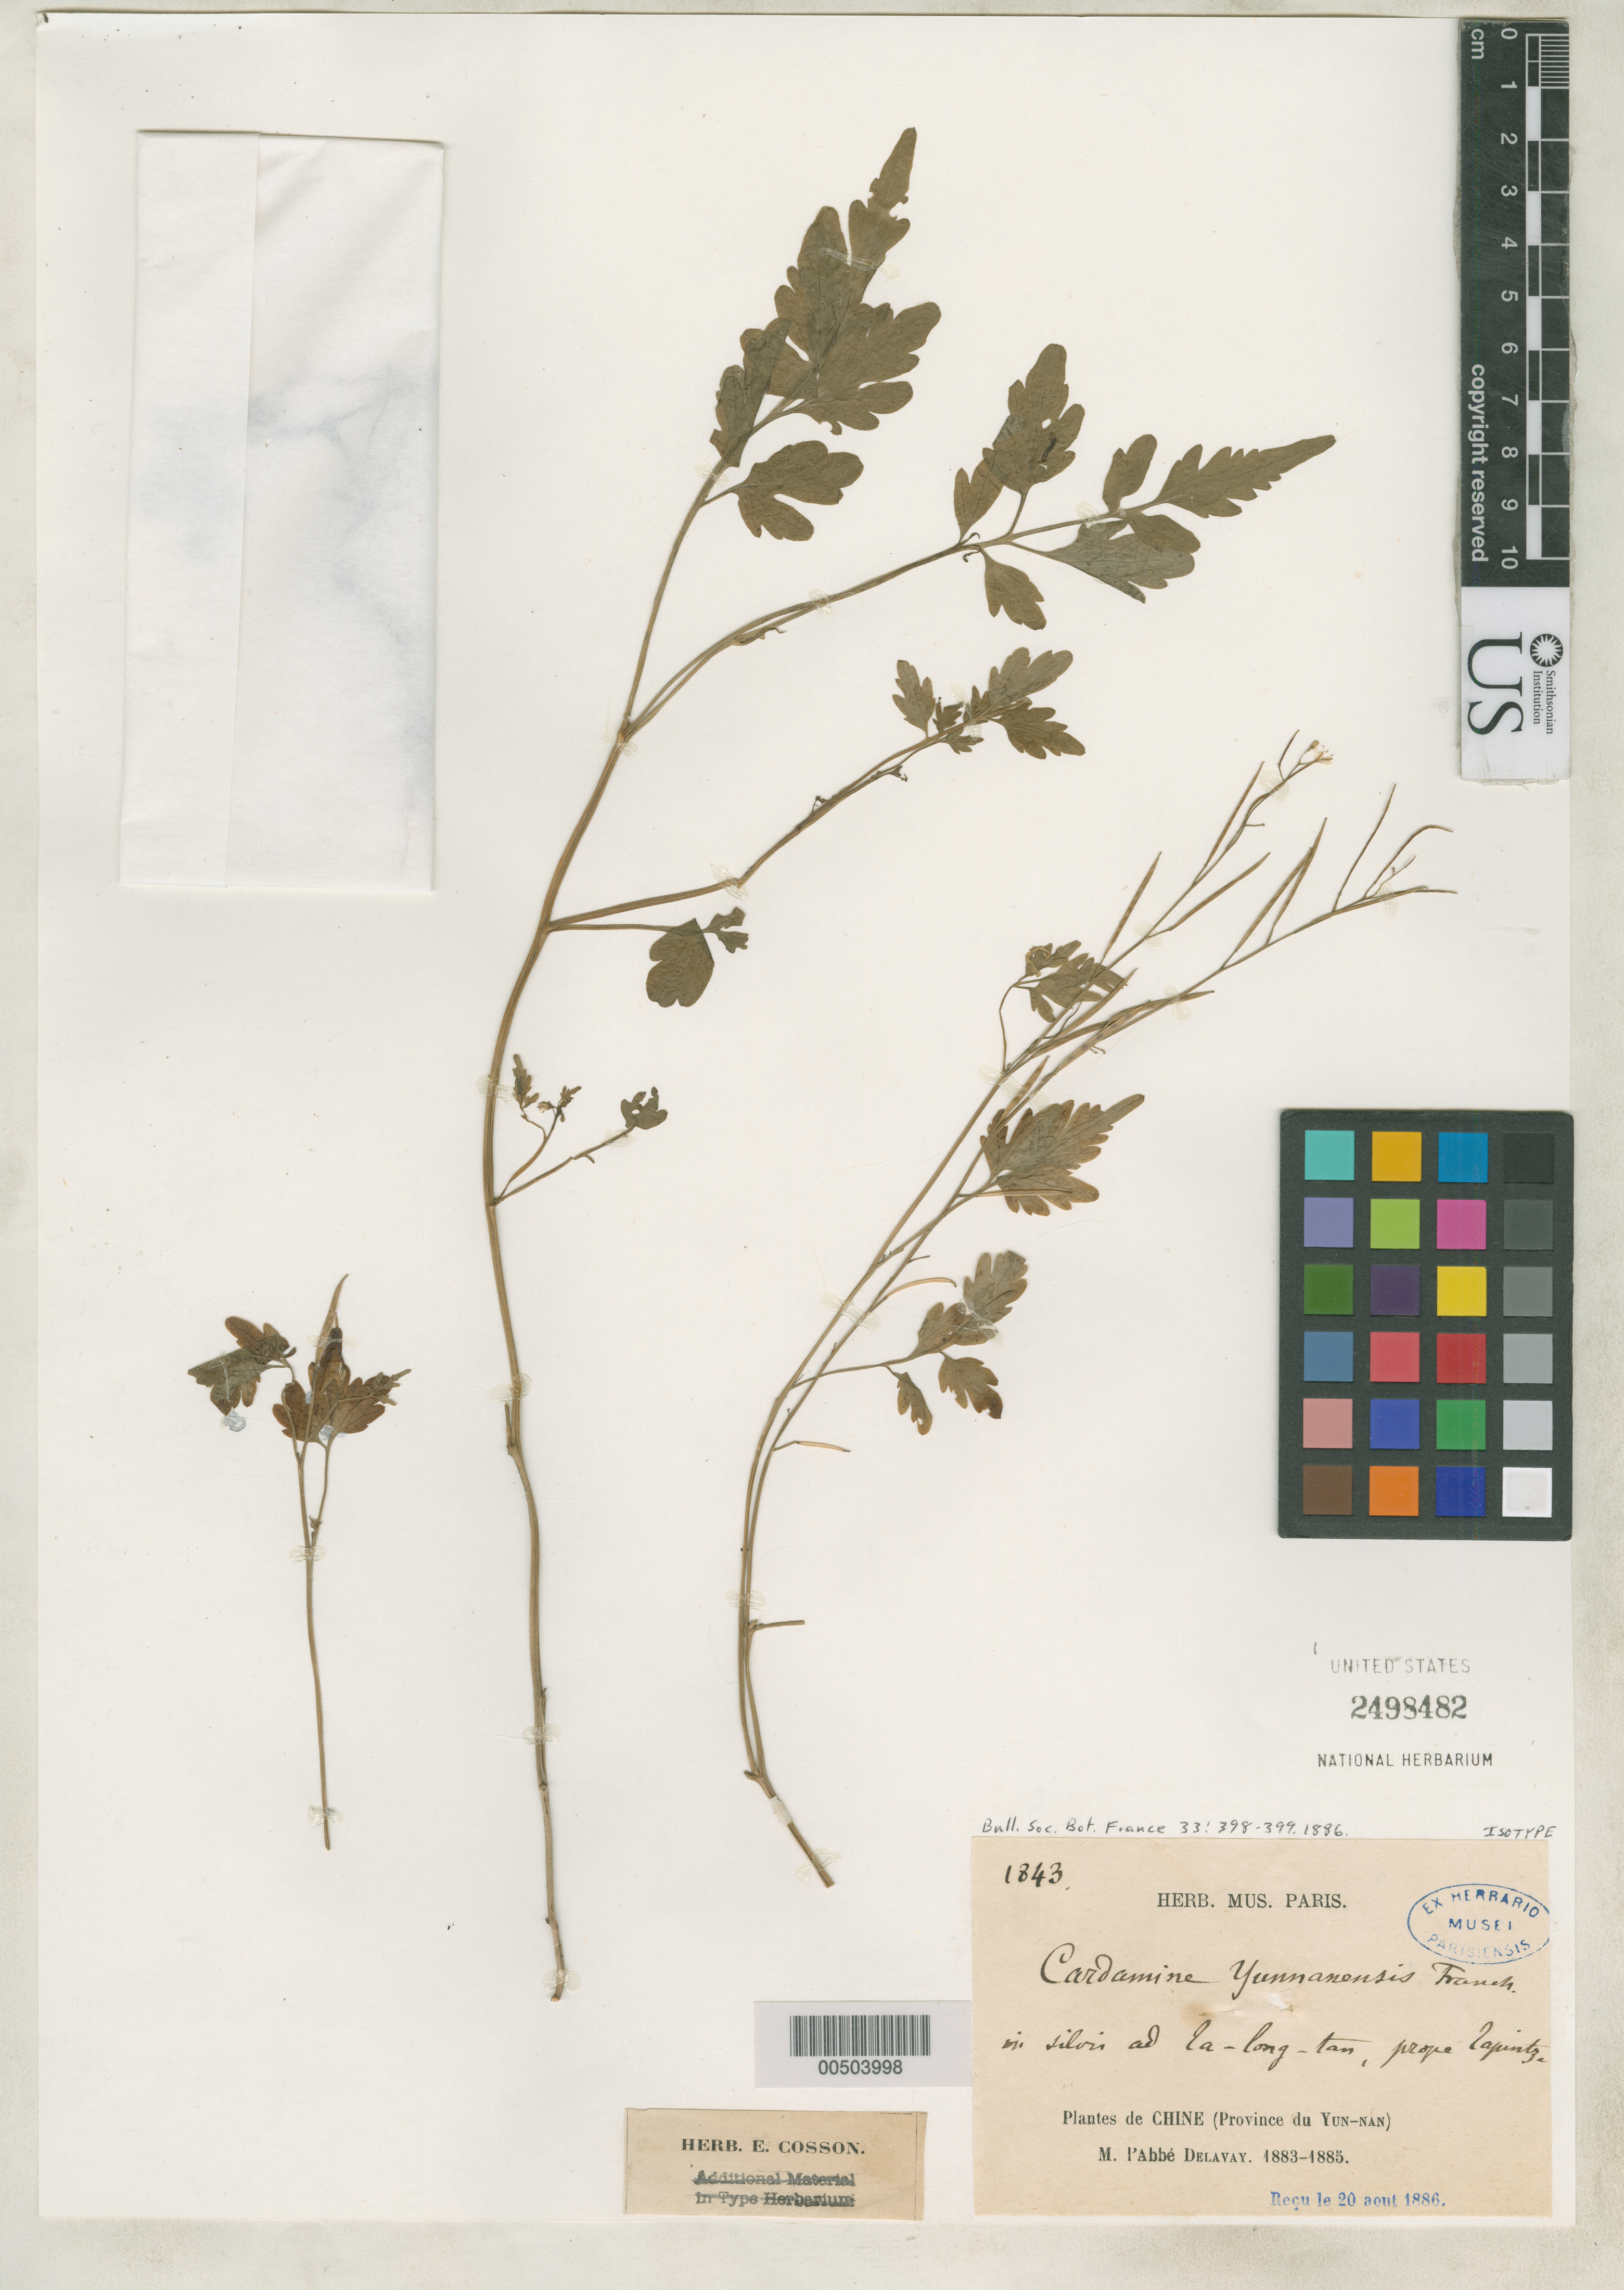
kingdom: Plantae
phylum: Tracheophyta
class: Magnoliopsida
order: Brassicales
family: Brassicaceae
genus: Cardamine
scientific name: Cardamine yunnanensis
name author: Franch.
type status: Isotype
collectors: J. Delavay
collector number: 1843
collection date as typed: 1883 to -- --- 1885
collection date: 1883/1885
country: China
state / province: Yunnan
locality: Ad Ea-long-tan, prope Capintze.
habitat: In silvis.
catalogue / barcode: US 2498482